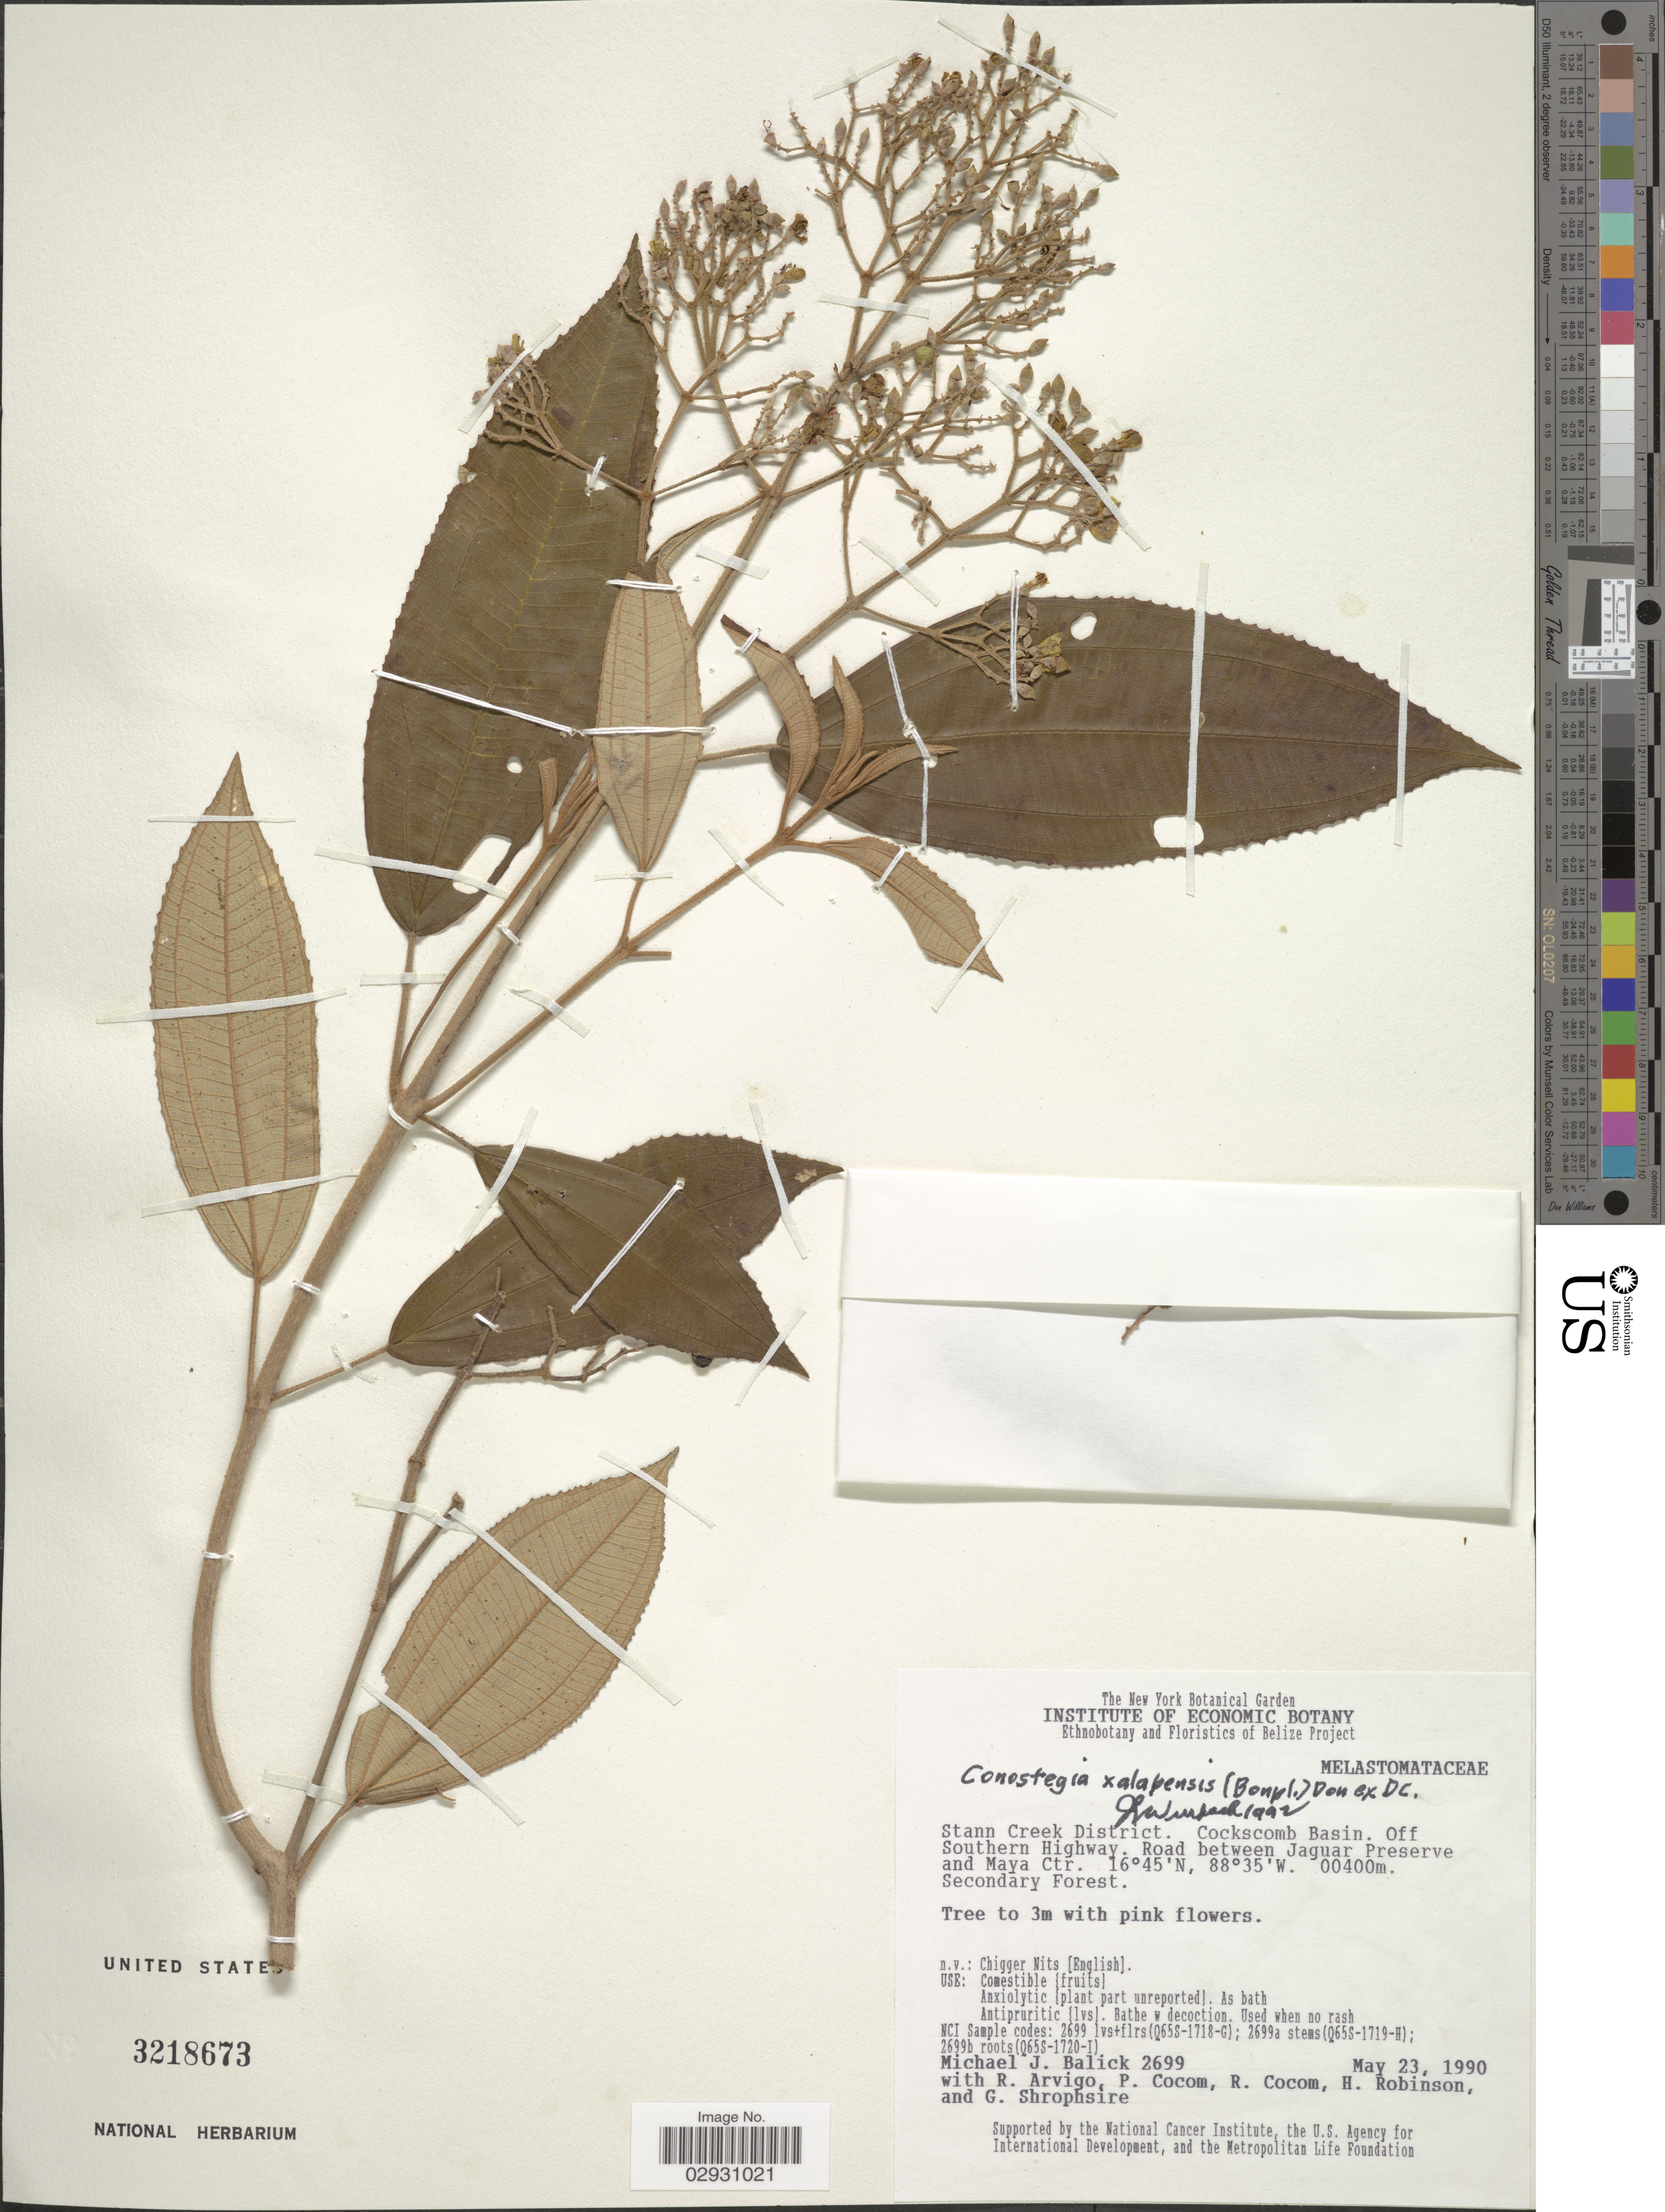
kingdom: Plantae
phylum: Tracheophyta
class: Magnoliopsida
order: Myrtales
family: Melastomataceae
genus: Conostegia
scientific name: Conostegia quadrangularis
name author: Schltdl. ex Steud.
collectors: M. J. Balick, R. Arvigo, P. Cocom, H. Robinson & G. Shropshire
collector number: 2699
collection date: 1990-05-23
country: Belize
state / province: Stann Creek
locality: Stann Creek District. Cockscomb Basin. Off Southern Highway. Road between Jaguar Preserve and Maya Ctr.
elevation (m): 400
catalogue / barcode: US 3218673